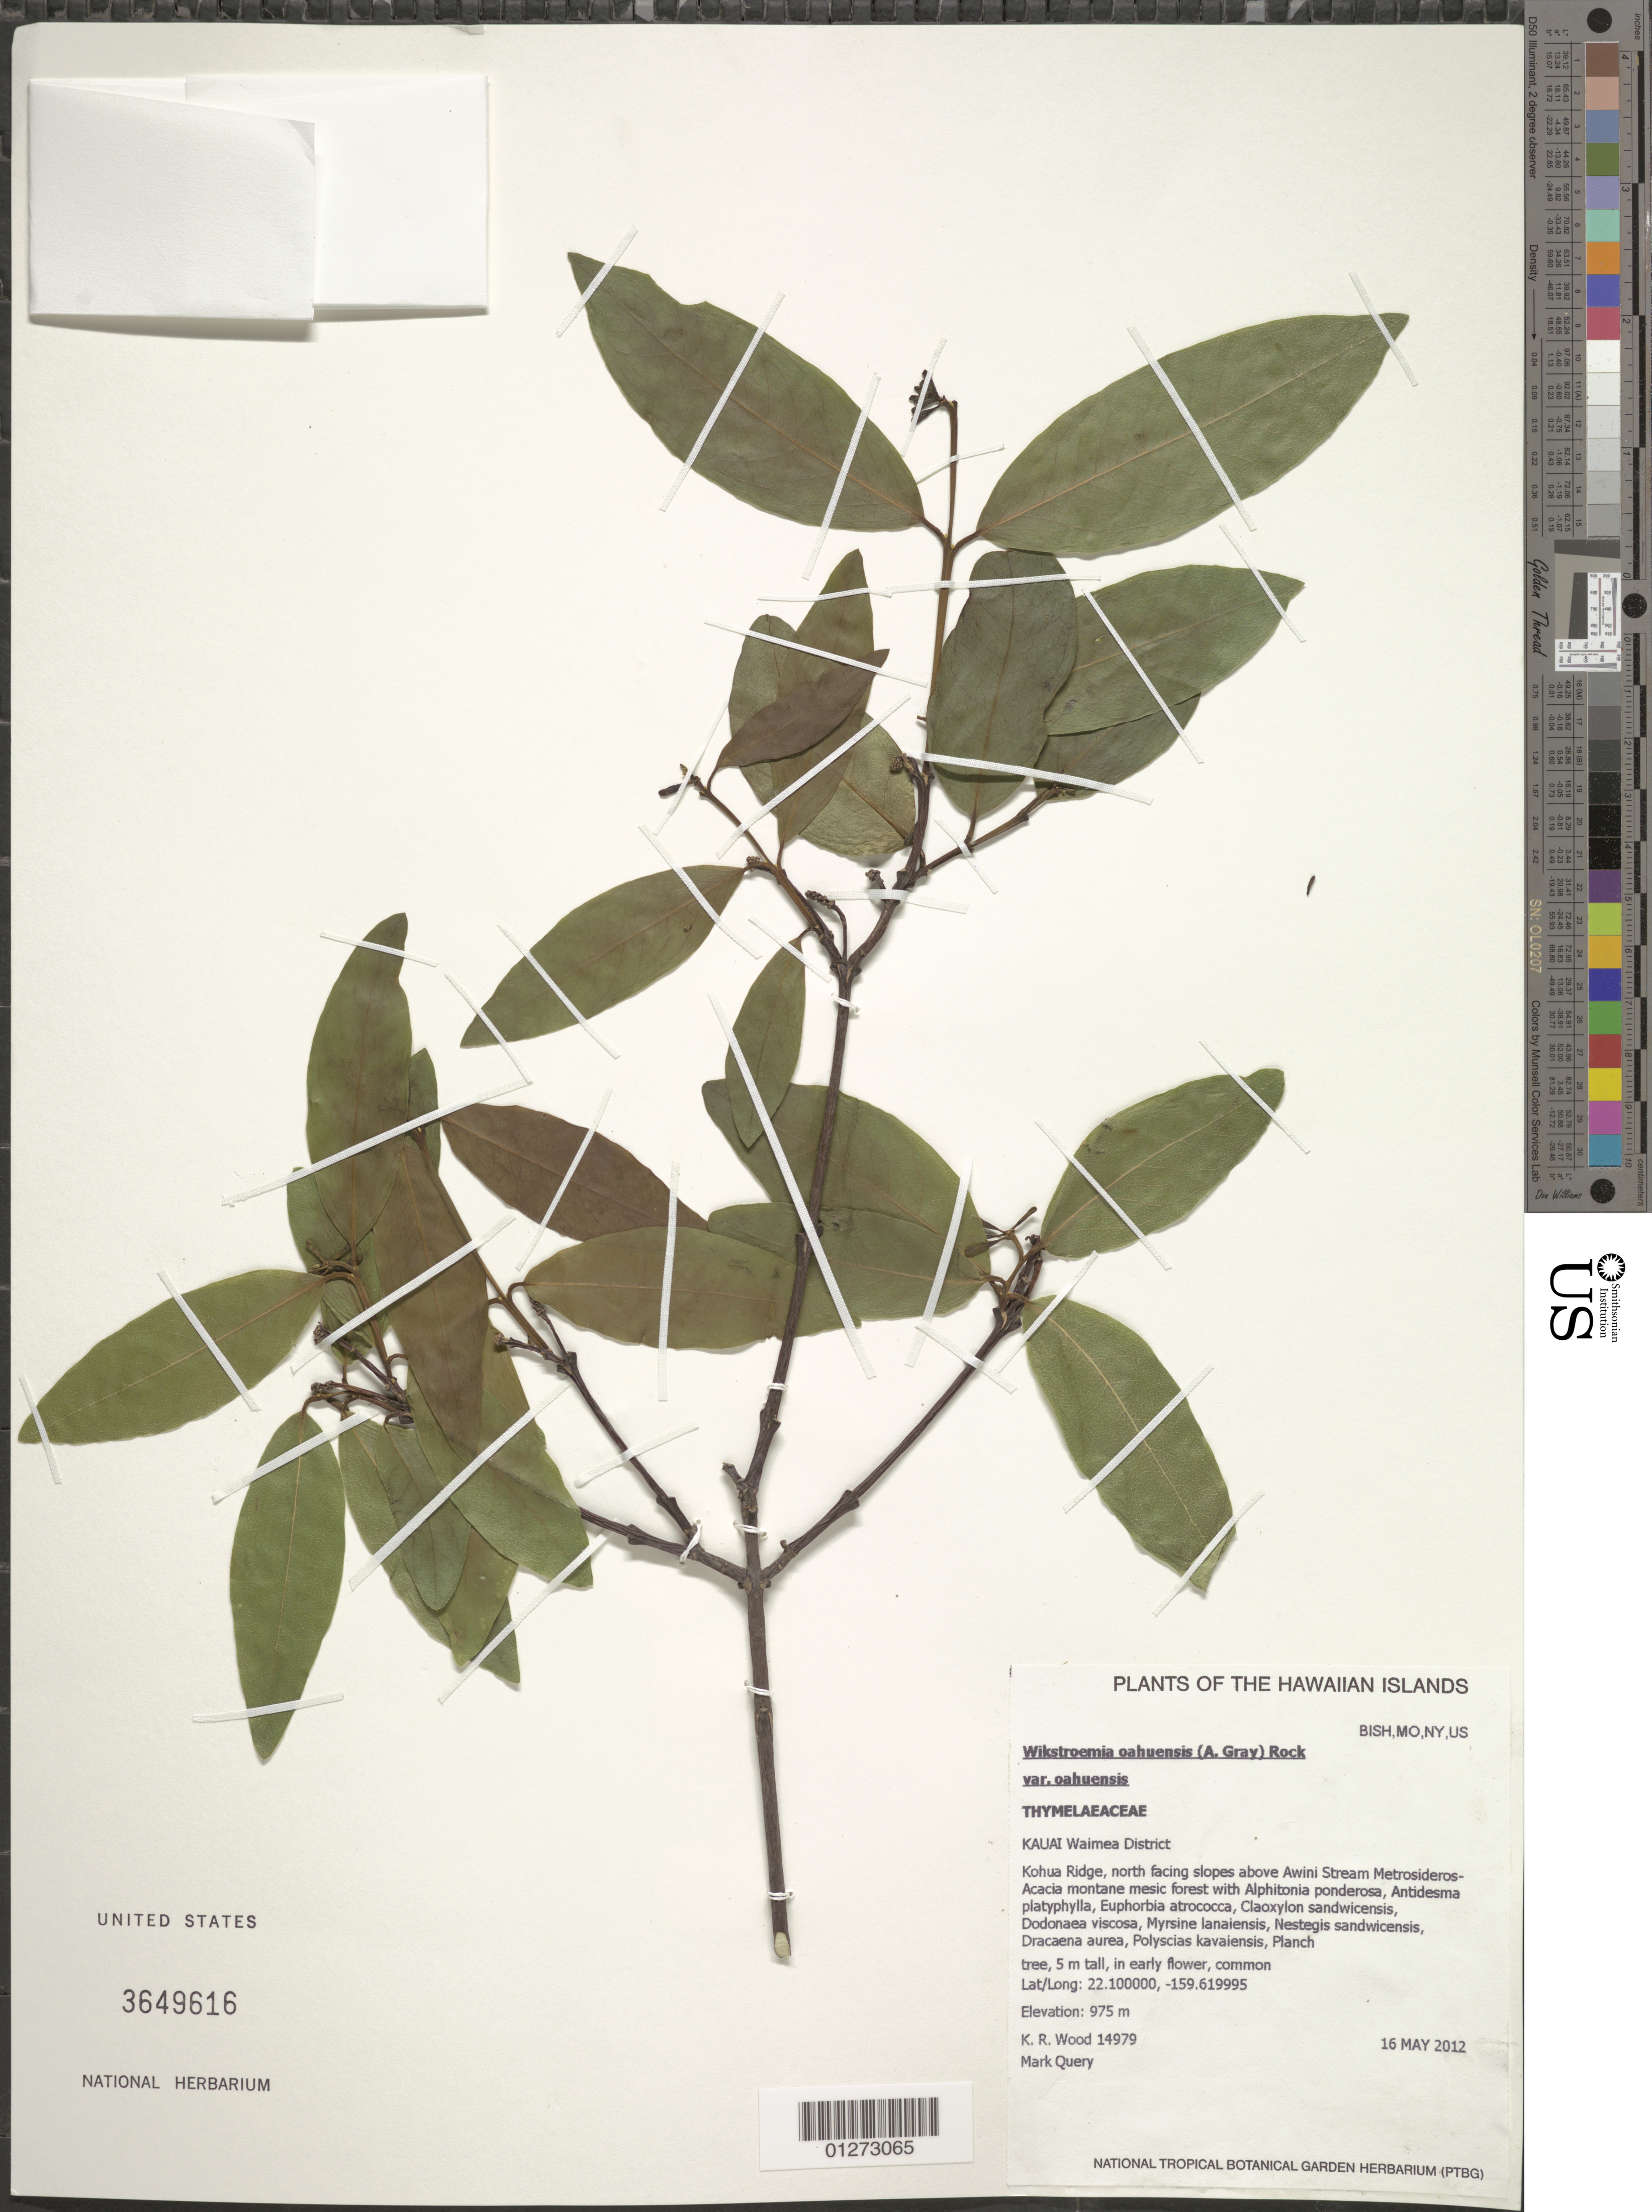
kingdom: Plantae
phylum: Tracheophyta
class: Magnoliopsida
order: Malvales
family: Thymelaeaceae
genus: Wikstroemia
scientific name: Wikstroemia oahuensis var. oahuensis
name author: (A. Gray) Rock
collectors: K. R. Wood & M. Query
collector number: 14979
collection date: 2012-05-16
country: United States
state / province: Hawaii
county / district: Kauai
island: Kaua'i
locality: Waimea District, Kohua Ridge, north facing slopes above Awini Stream.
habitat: Montane mesic forest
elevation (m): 975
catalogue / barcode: US 3649616